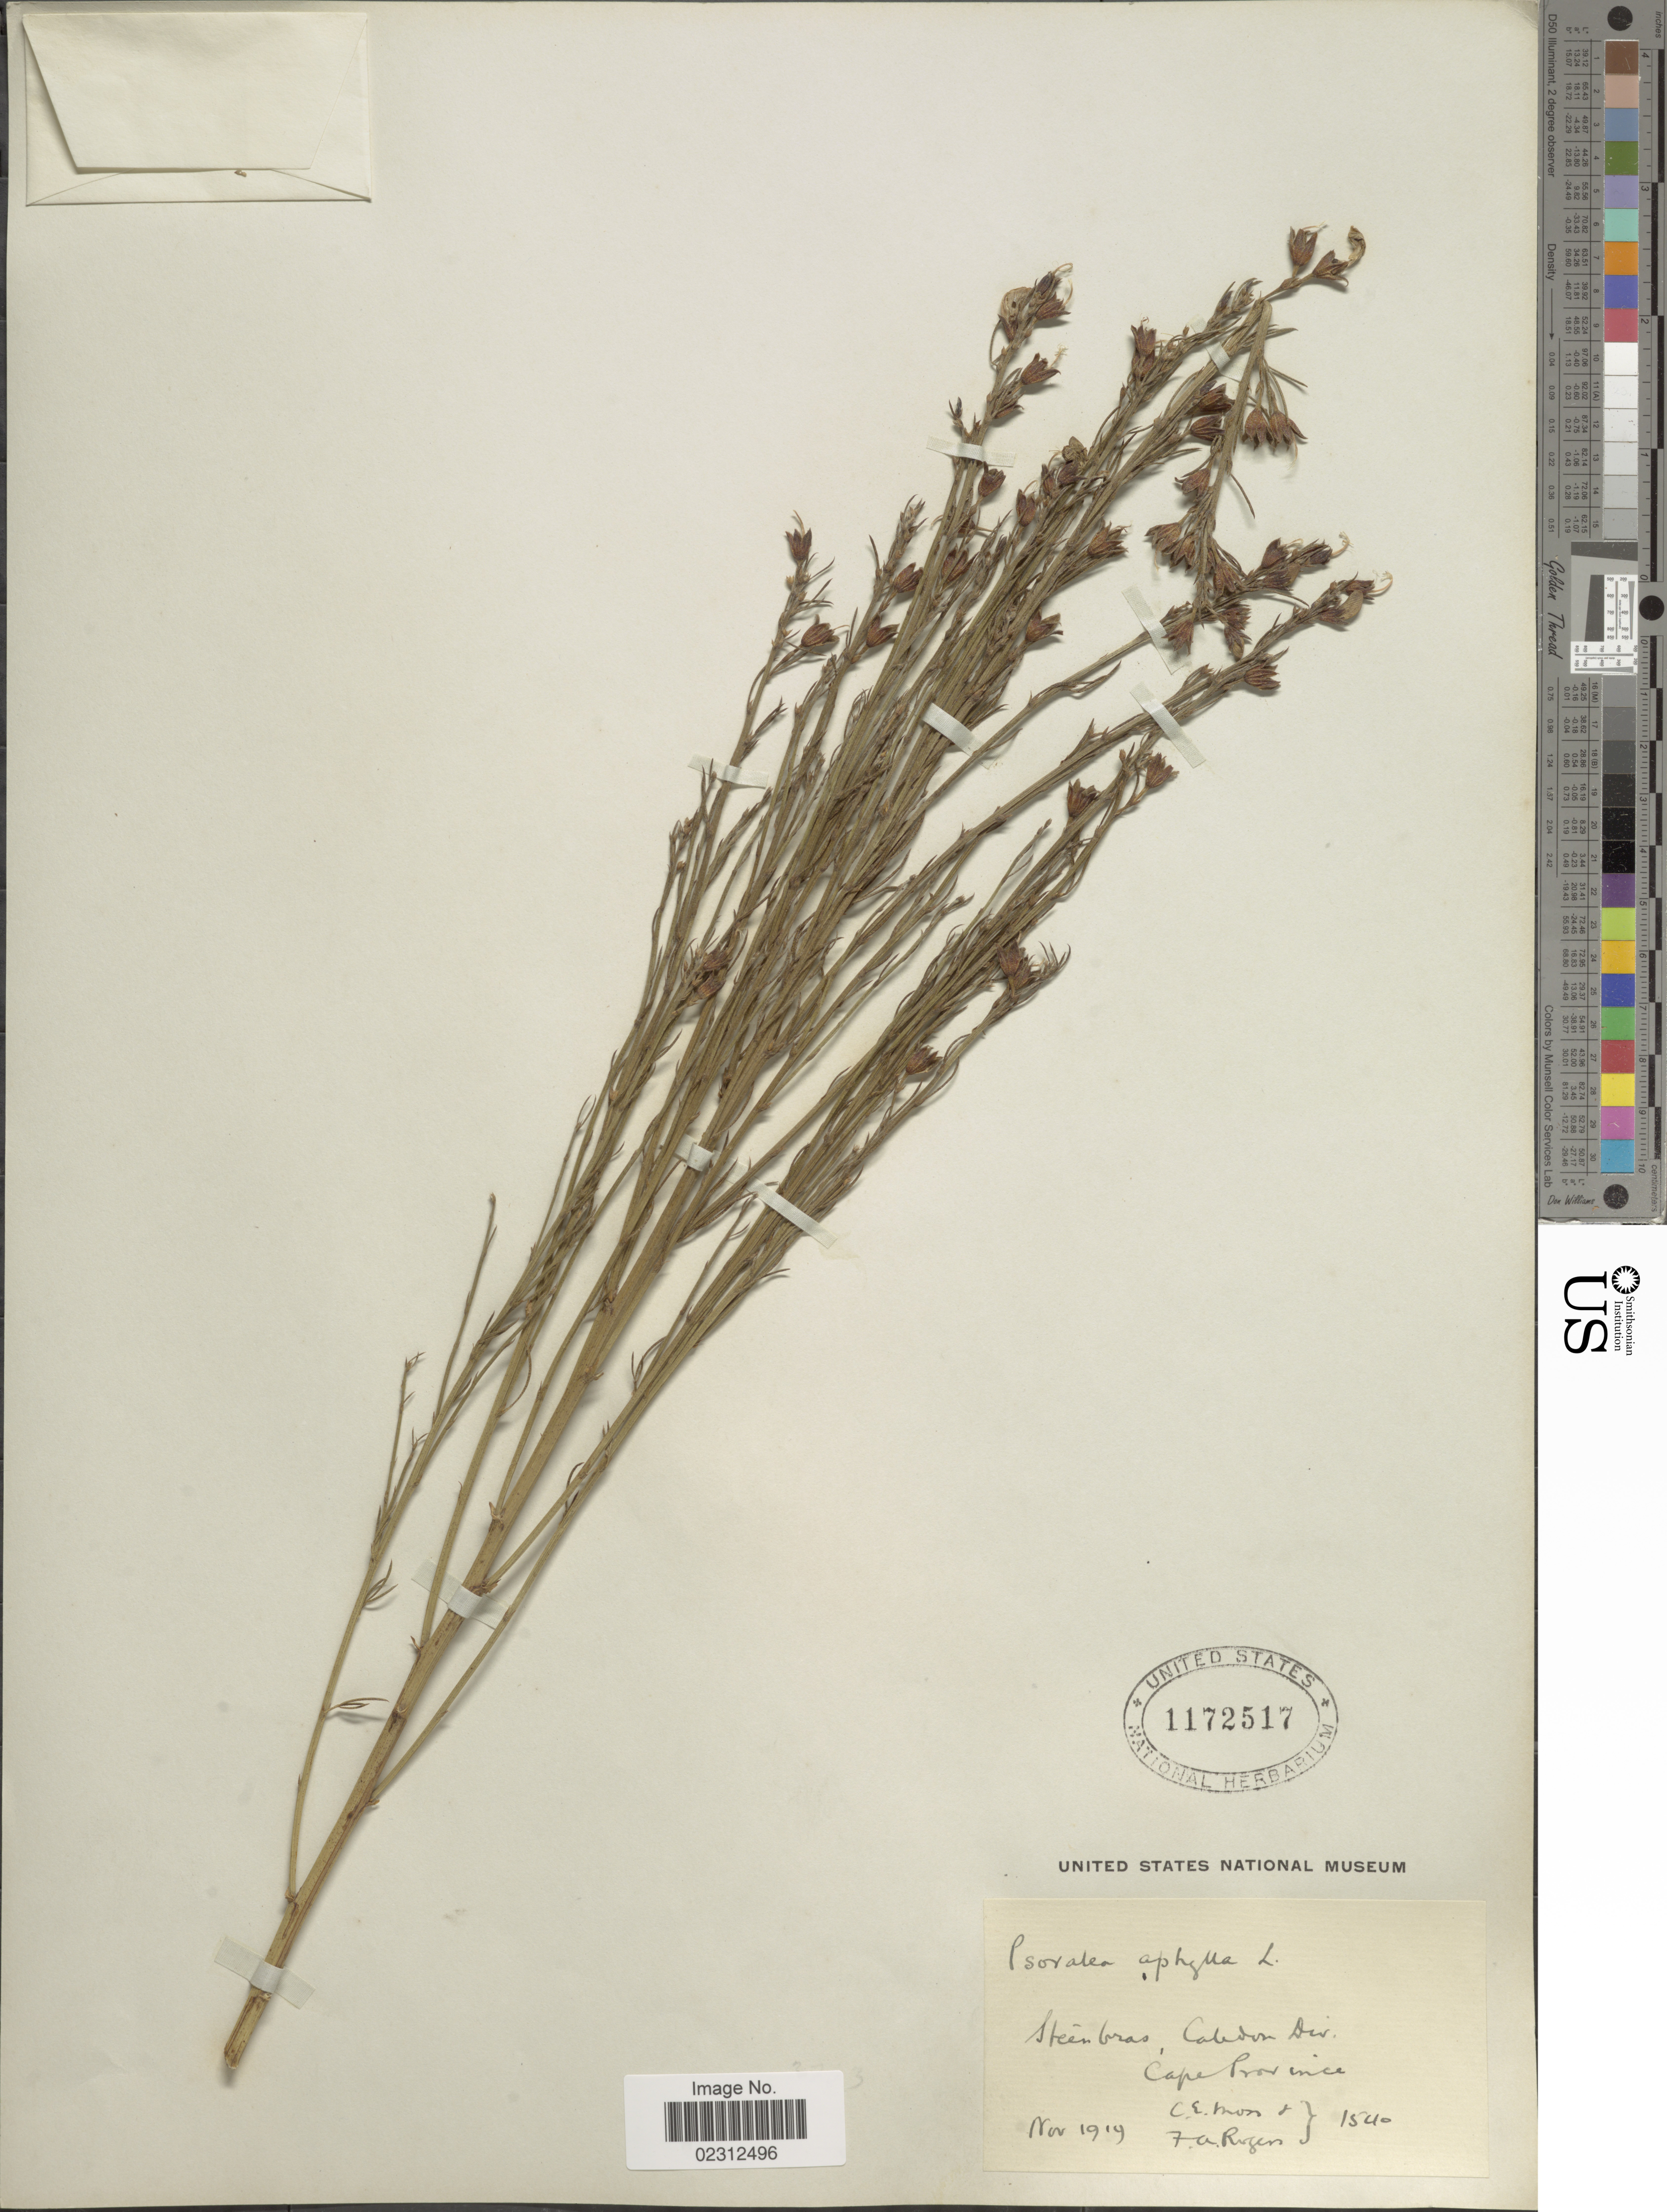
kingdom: Plantae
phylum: Tracheophyta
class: Magnoliopsida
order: Fabales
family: Fabaceae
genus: Psoralea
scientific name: Psoralea aphylla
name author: L.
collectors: C. E. Moss & F. A. Rogers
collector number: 1540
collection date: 1919-11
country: South Africa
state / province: Western Cape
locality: Caledon. Cape Province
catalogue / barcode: US 1172517